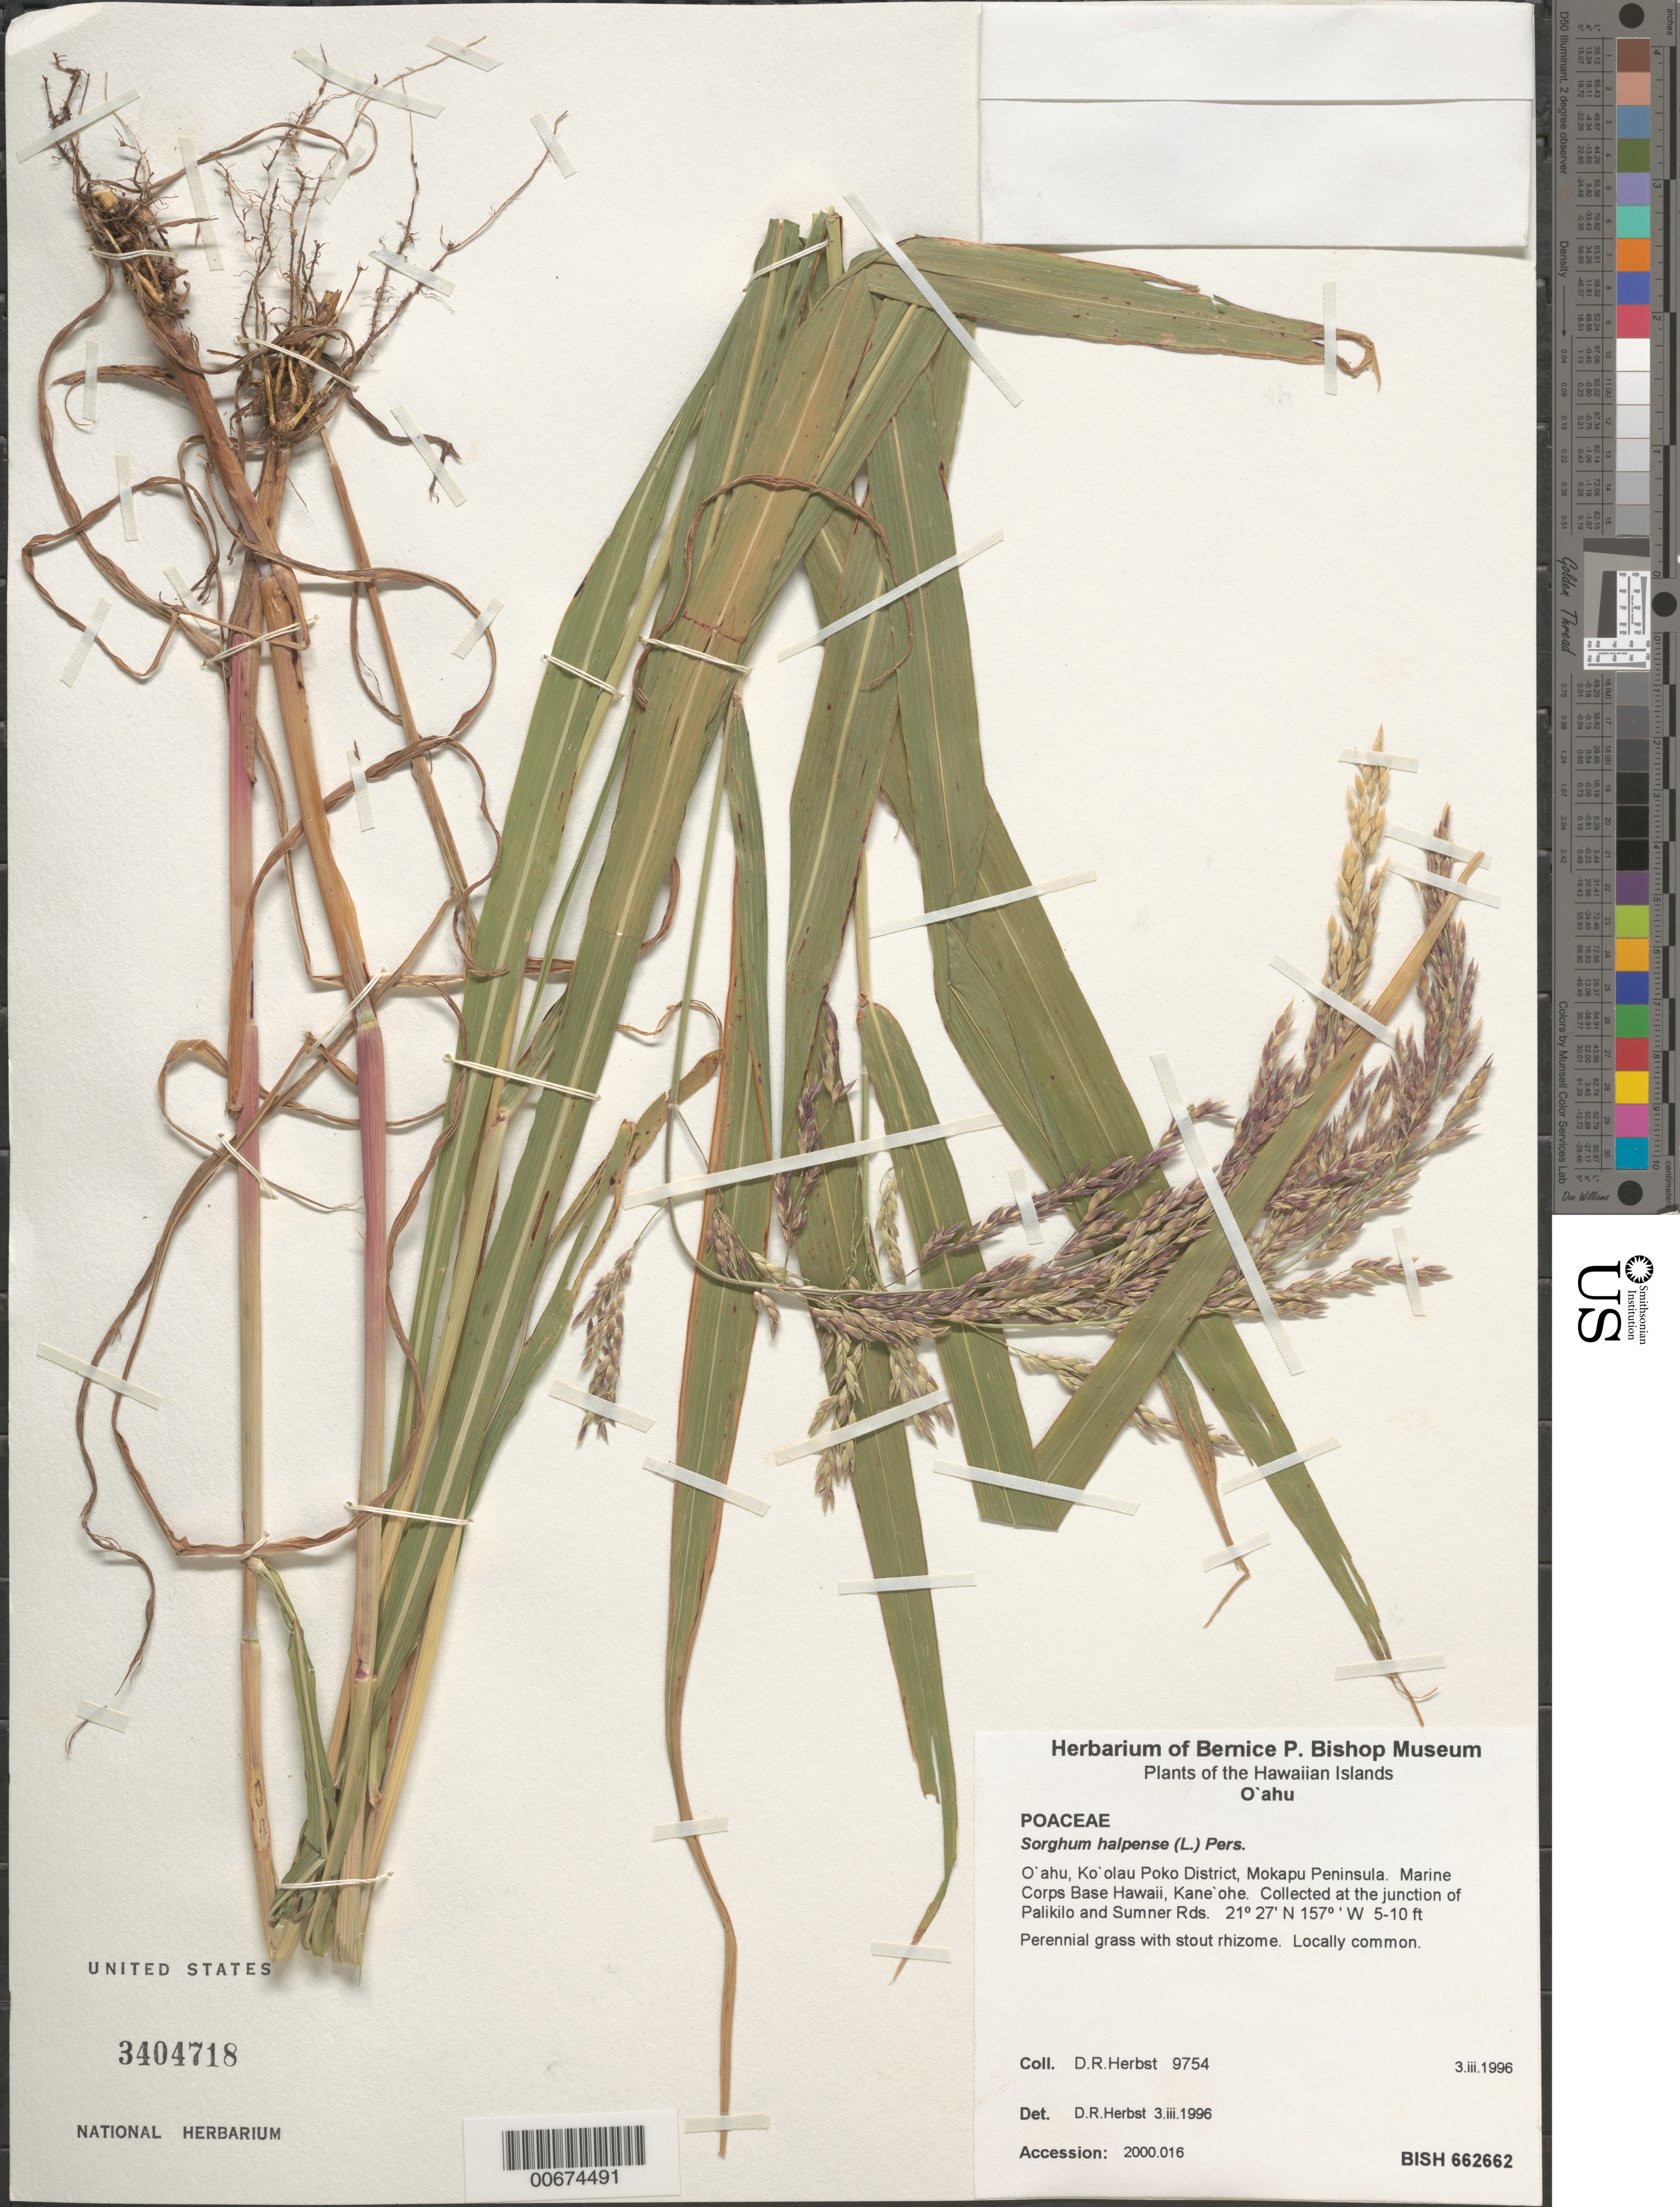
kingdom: Plantae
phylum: Tracheophyta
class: Liliopsida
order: Poales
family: Poaceae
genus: Sorghum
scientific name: Sorghum halepense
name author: (L.) Pers.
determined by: Herbst, D. R.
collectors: D. R. Herbst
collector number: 9754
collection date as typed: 3 Mar 1996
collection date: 1996-03-03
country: United States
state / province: Hawaii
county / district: Honolulu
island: Oahu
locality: Ko'olau Poko Distr., Mokapu Peninsula. Marine Corps Base Hawaii, Kane'ohe. Collected at the junction of Palikilo and Sumne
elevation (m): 1.5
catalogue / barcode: US 3404718